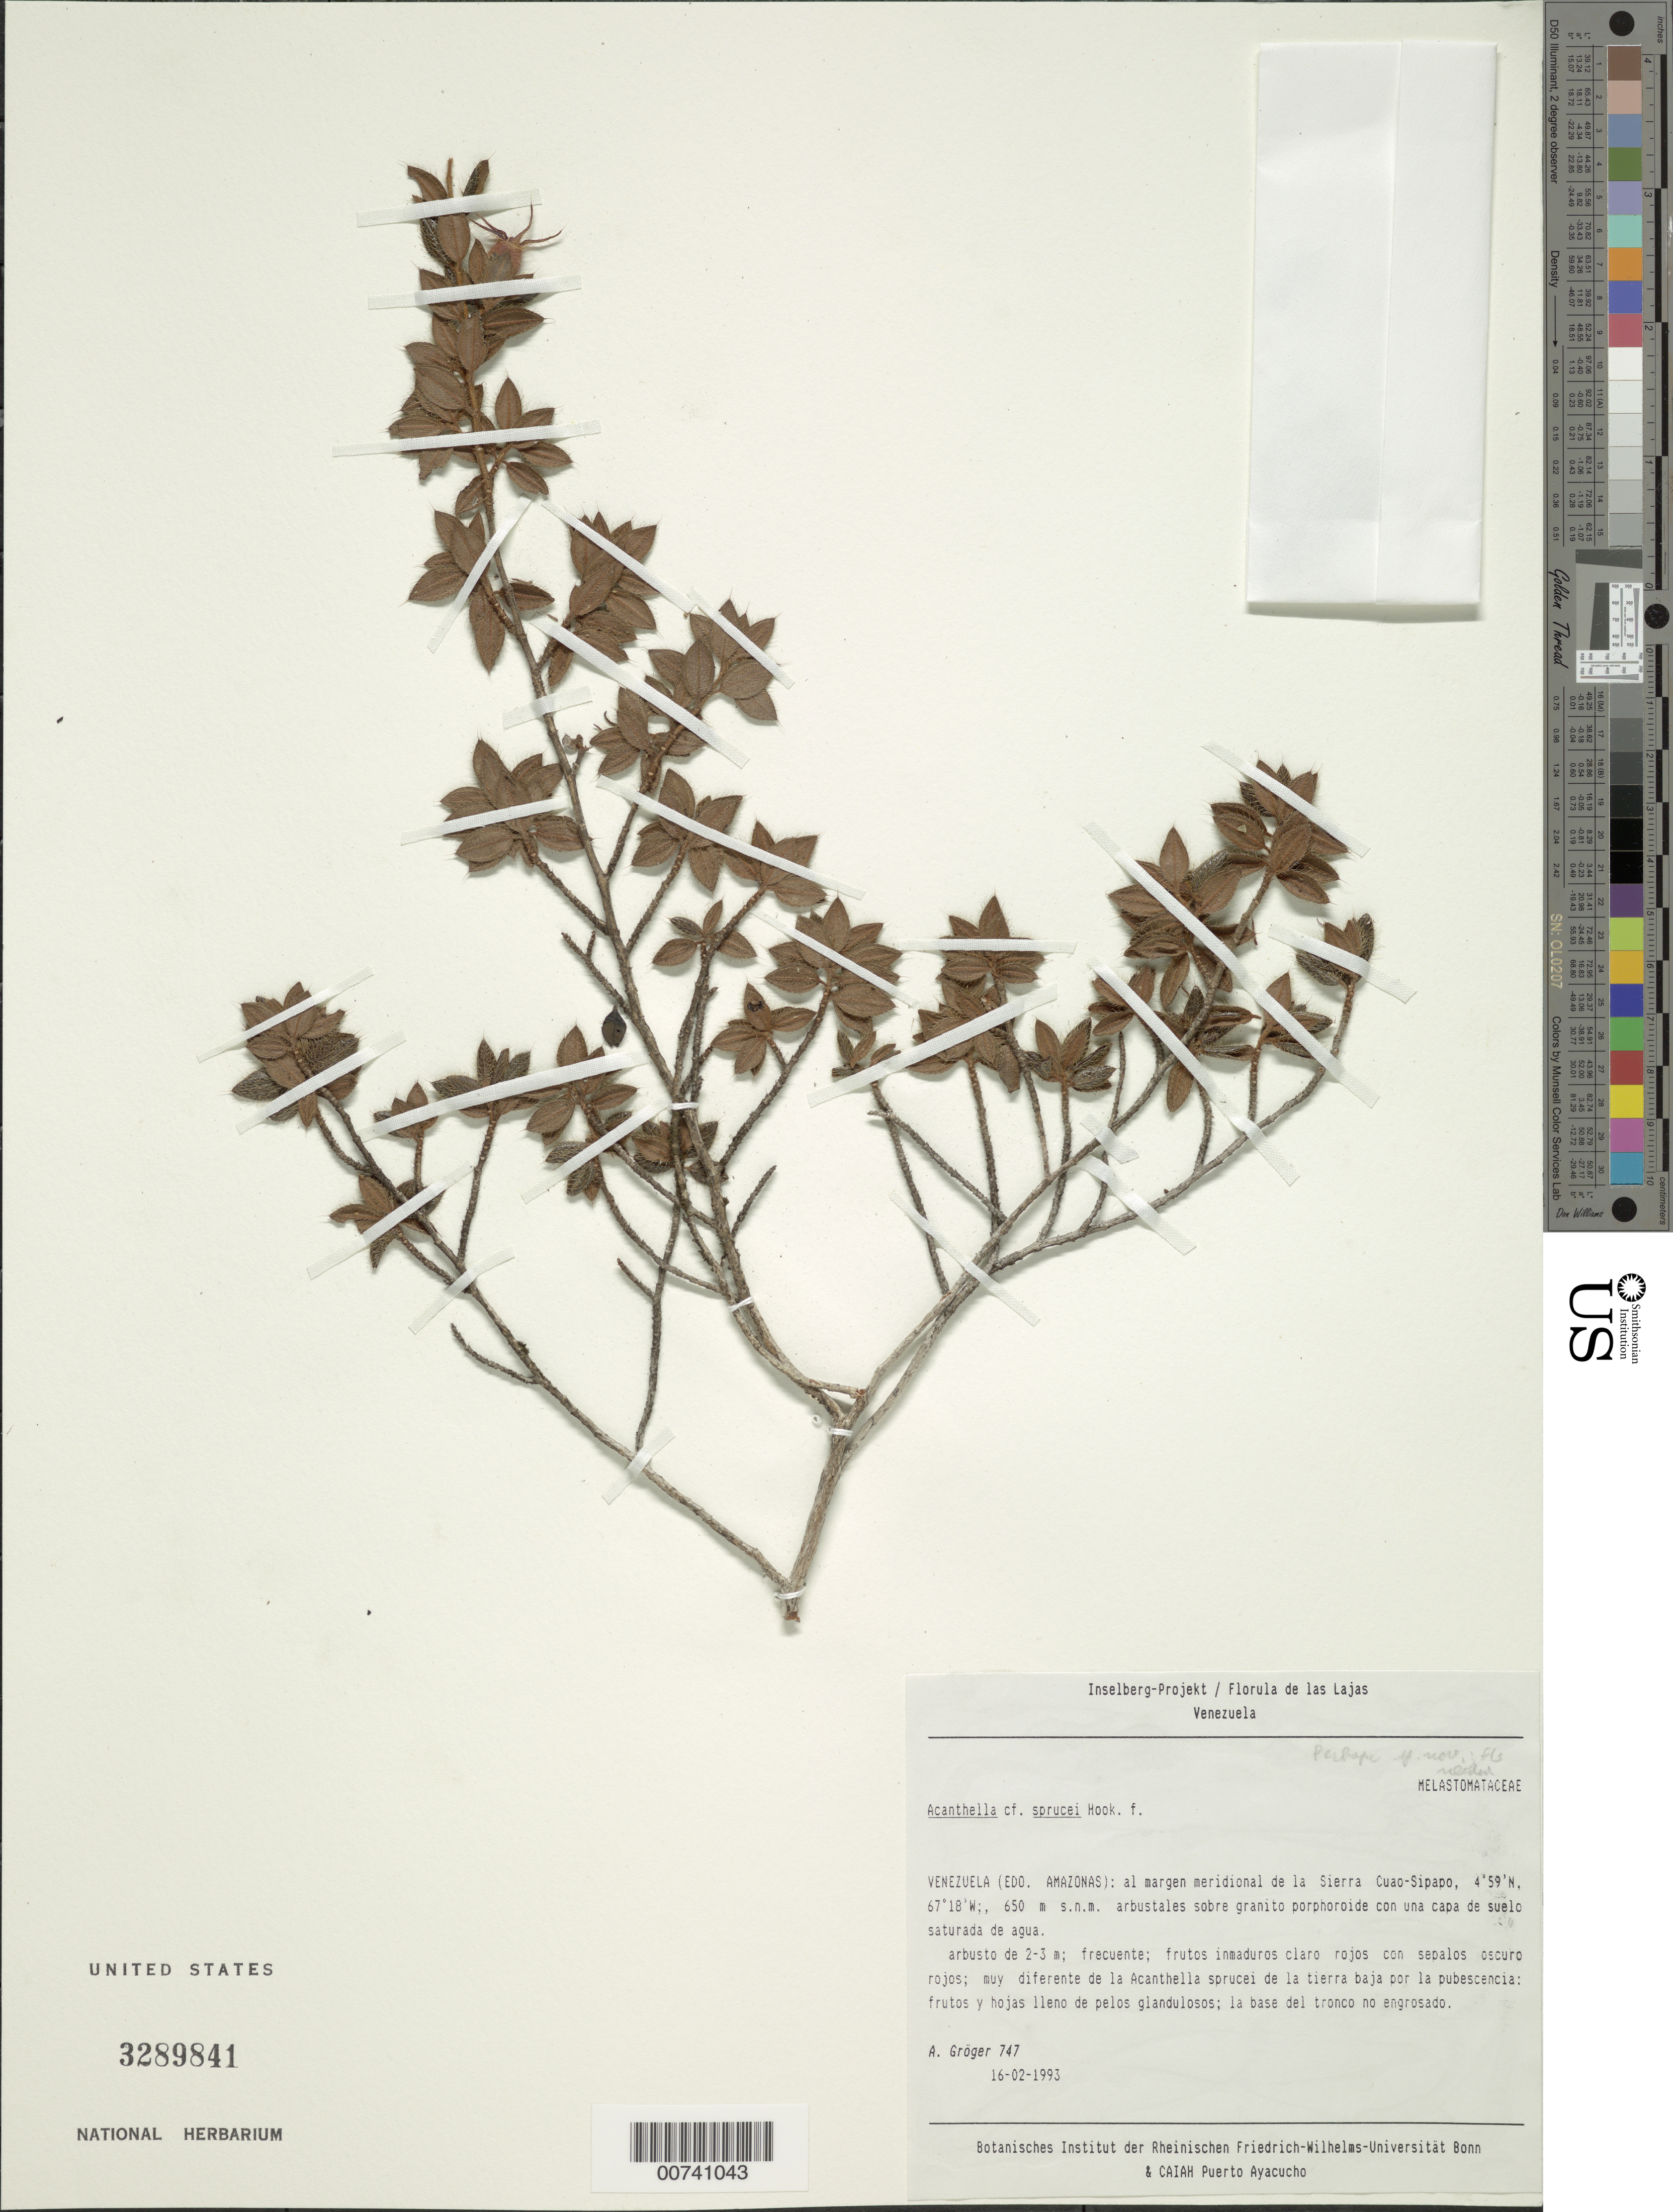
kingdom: Plantae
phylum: Tracheophyta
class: Magnoliopsida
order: Myrtales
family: Melastomataceae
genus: Acanthella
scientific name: Acanthella sp.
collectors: A. Gröger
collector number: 747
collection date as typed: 16-Feb-93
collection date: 1993-02-16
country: Venezuela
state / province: Amazonas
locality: Sierra Cuao-Sipapo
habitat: Arbustales sobre granito porphoroide son una capa de suelo saturada de agua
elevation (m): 650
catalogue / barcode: US 3289841